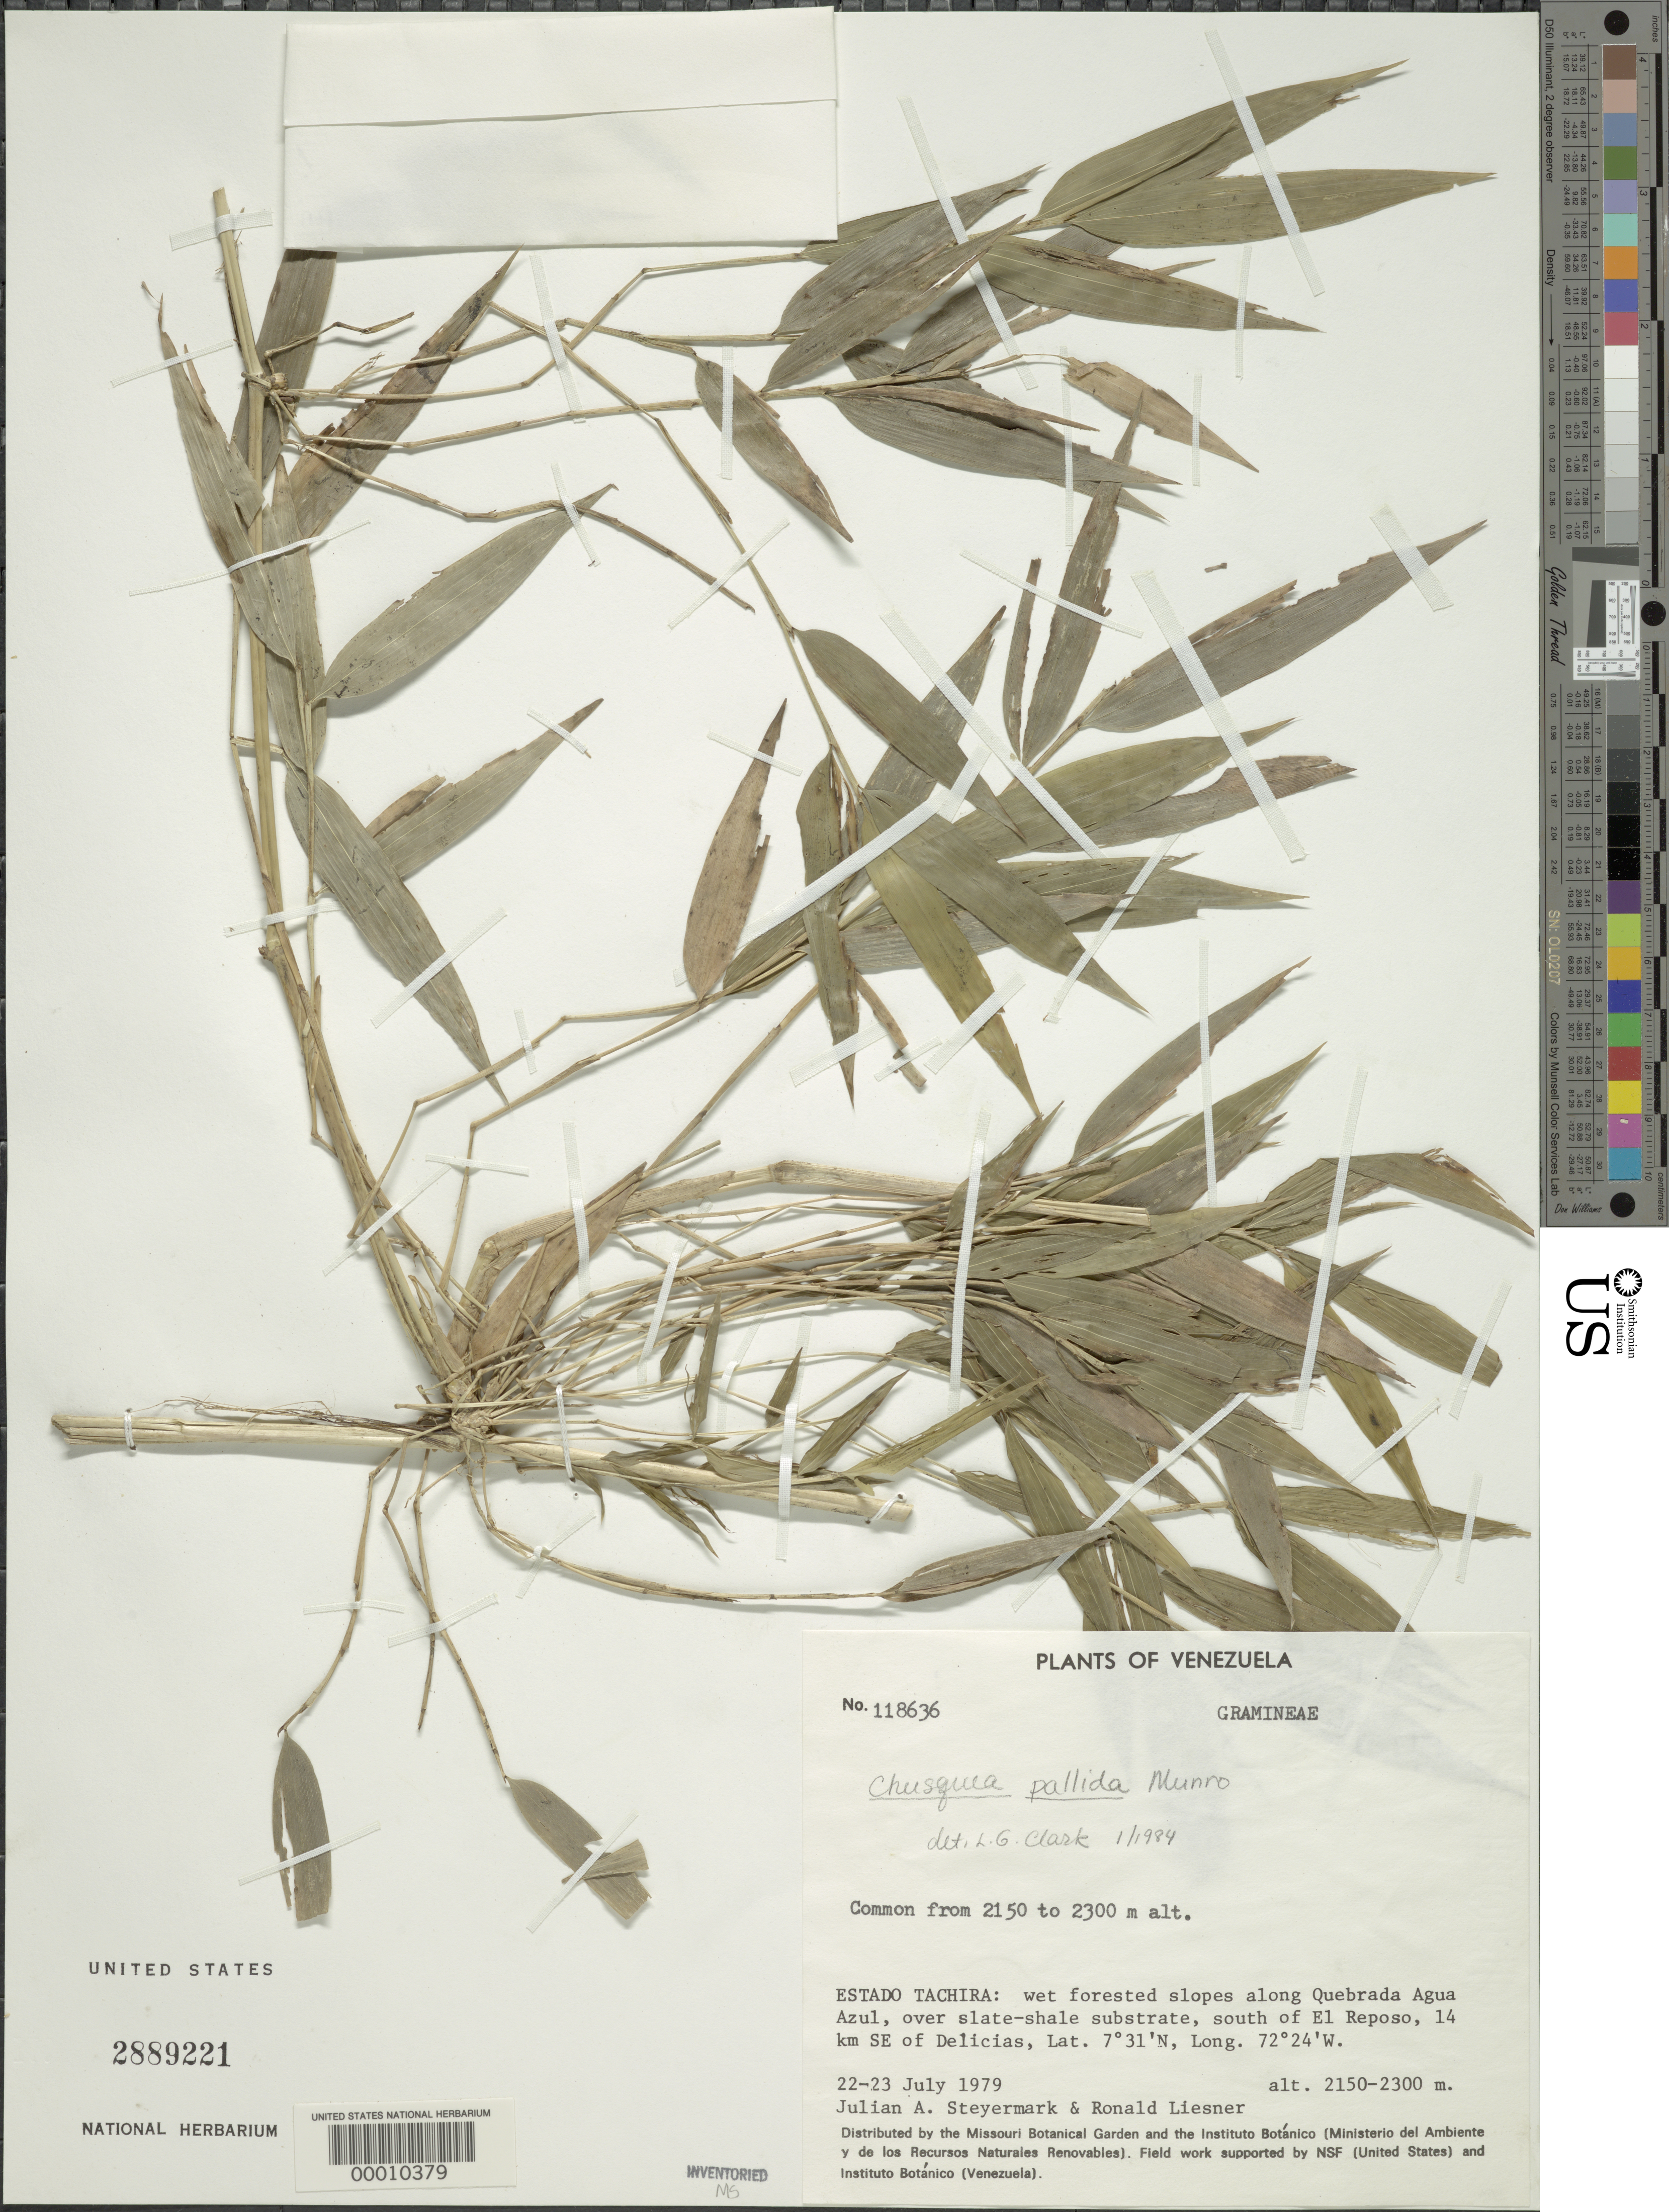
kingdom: Plantae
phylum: Tracheophyta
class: Liliopsida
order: Poales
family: Poaceae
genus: Chusquea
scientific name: Chusquea pallida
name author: Munro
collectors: J. Steyermark & R. L. Liesner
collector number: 118636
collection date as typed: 22 Jul 1979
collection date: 1979-07-22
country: Venezuela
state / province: Tachira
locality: Along quebrada agua azul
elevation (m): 2150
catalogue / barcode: US 2889221